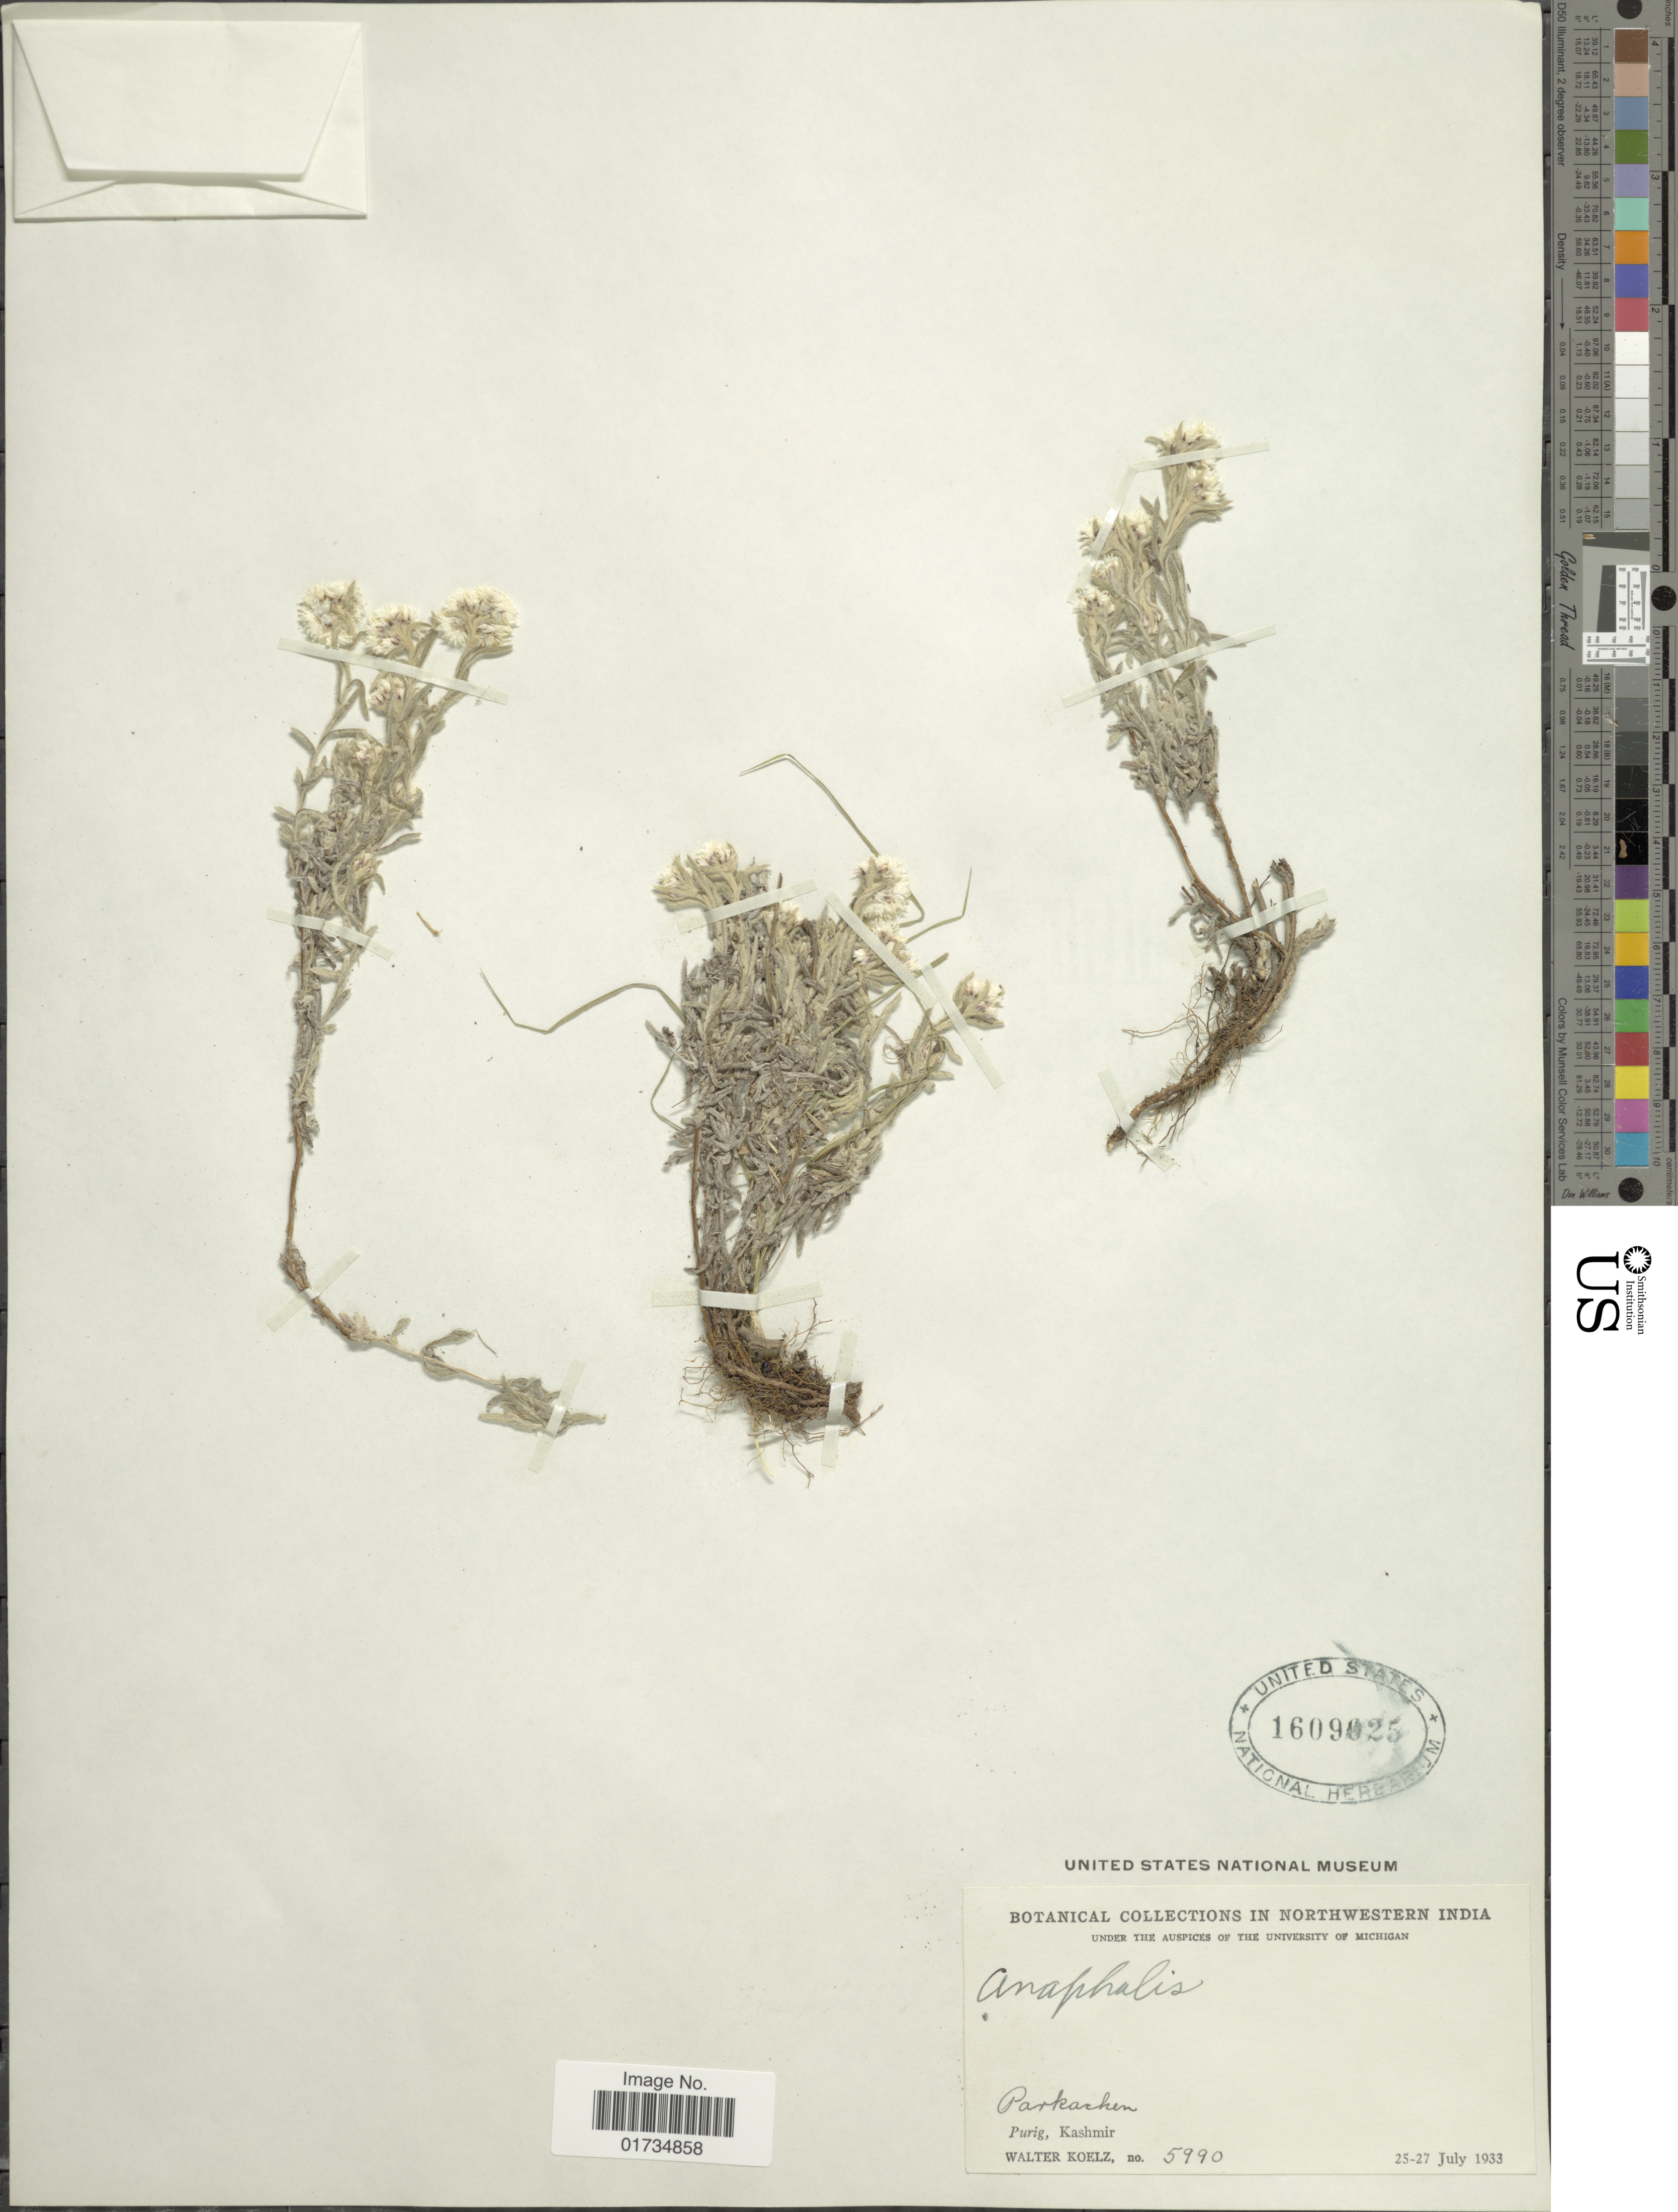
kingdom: Plantae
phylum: Tracheophyta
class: Magnoliopsida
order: Asterales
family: Asteraceae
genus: Anaphalis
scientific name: Anaphalis royleana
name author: DC.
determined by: Chen, Y. S.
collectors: W. N. Koelz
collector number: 5990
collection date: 1933-07-25/1933-07-27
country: India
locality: Northwestern India. Purig, Kashmir. Parkarken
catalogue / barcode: US 1609025